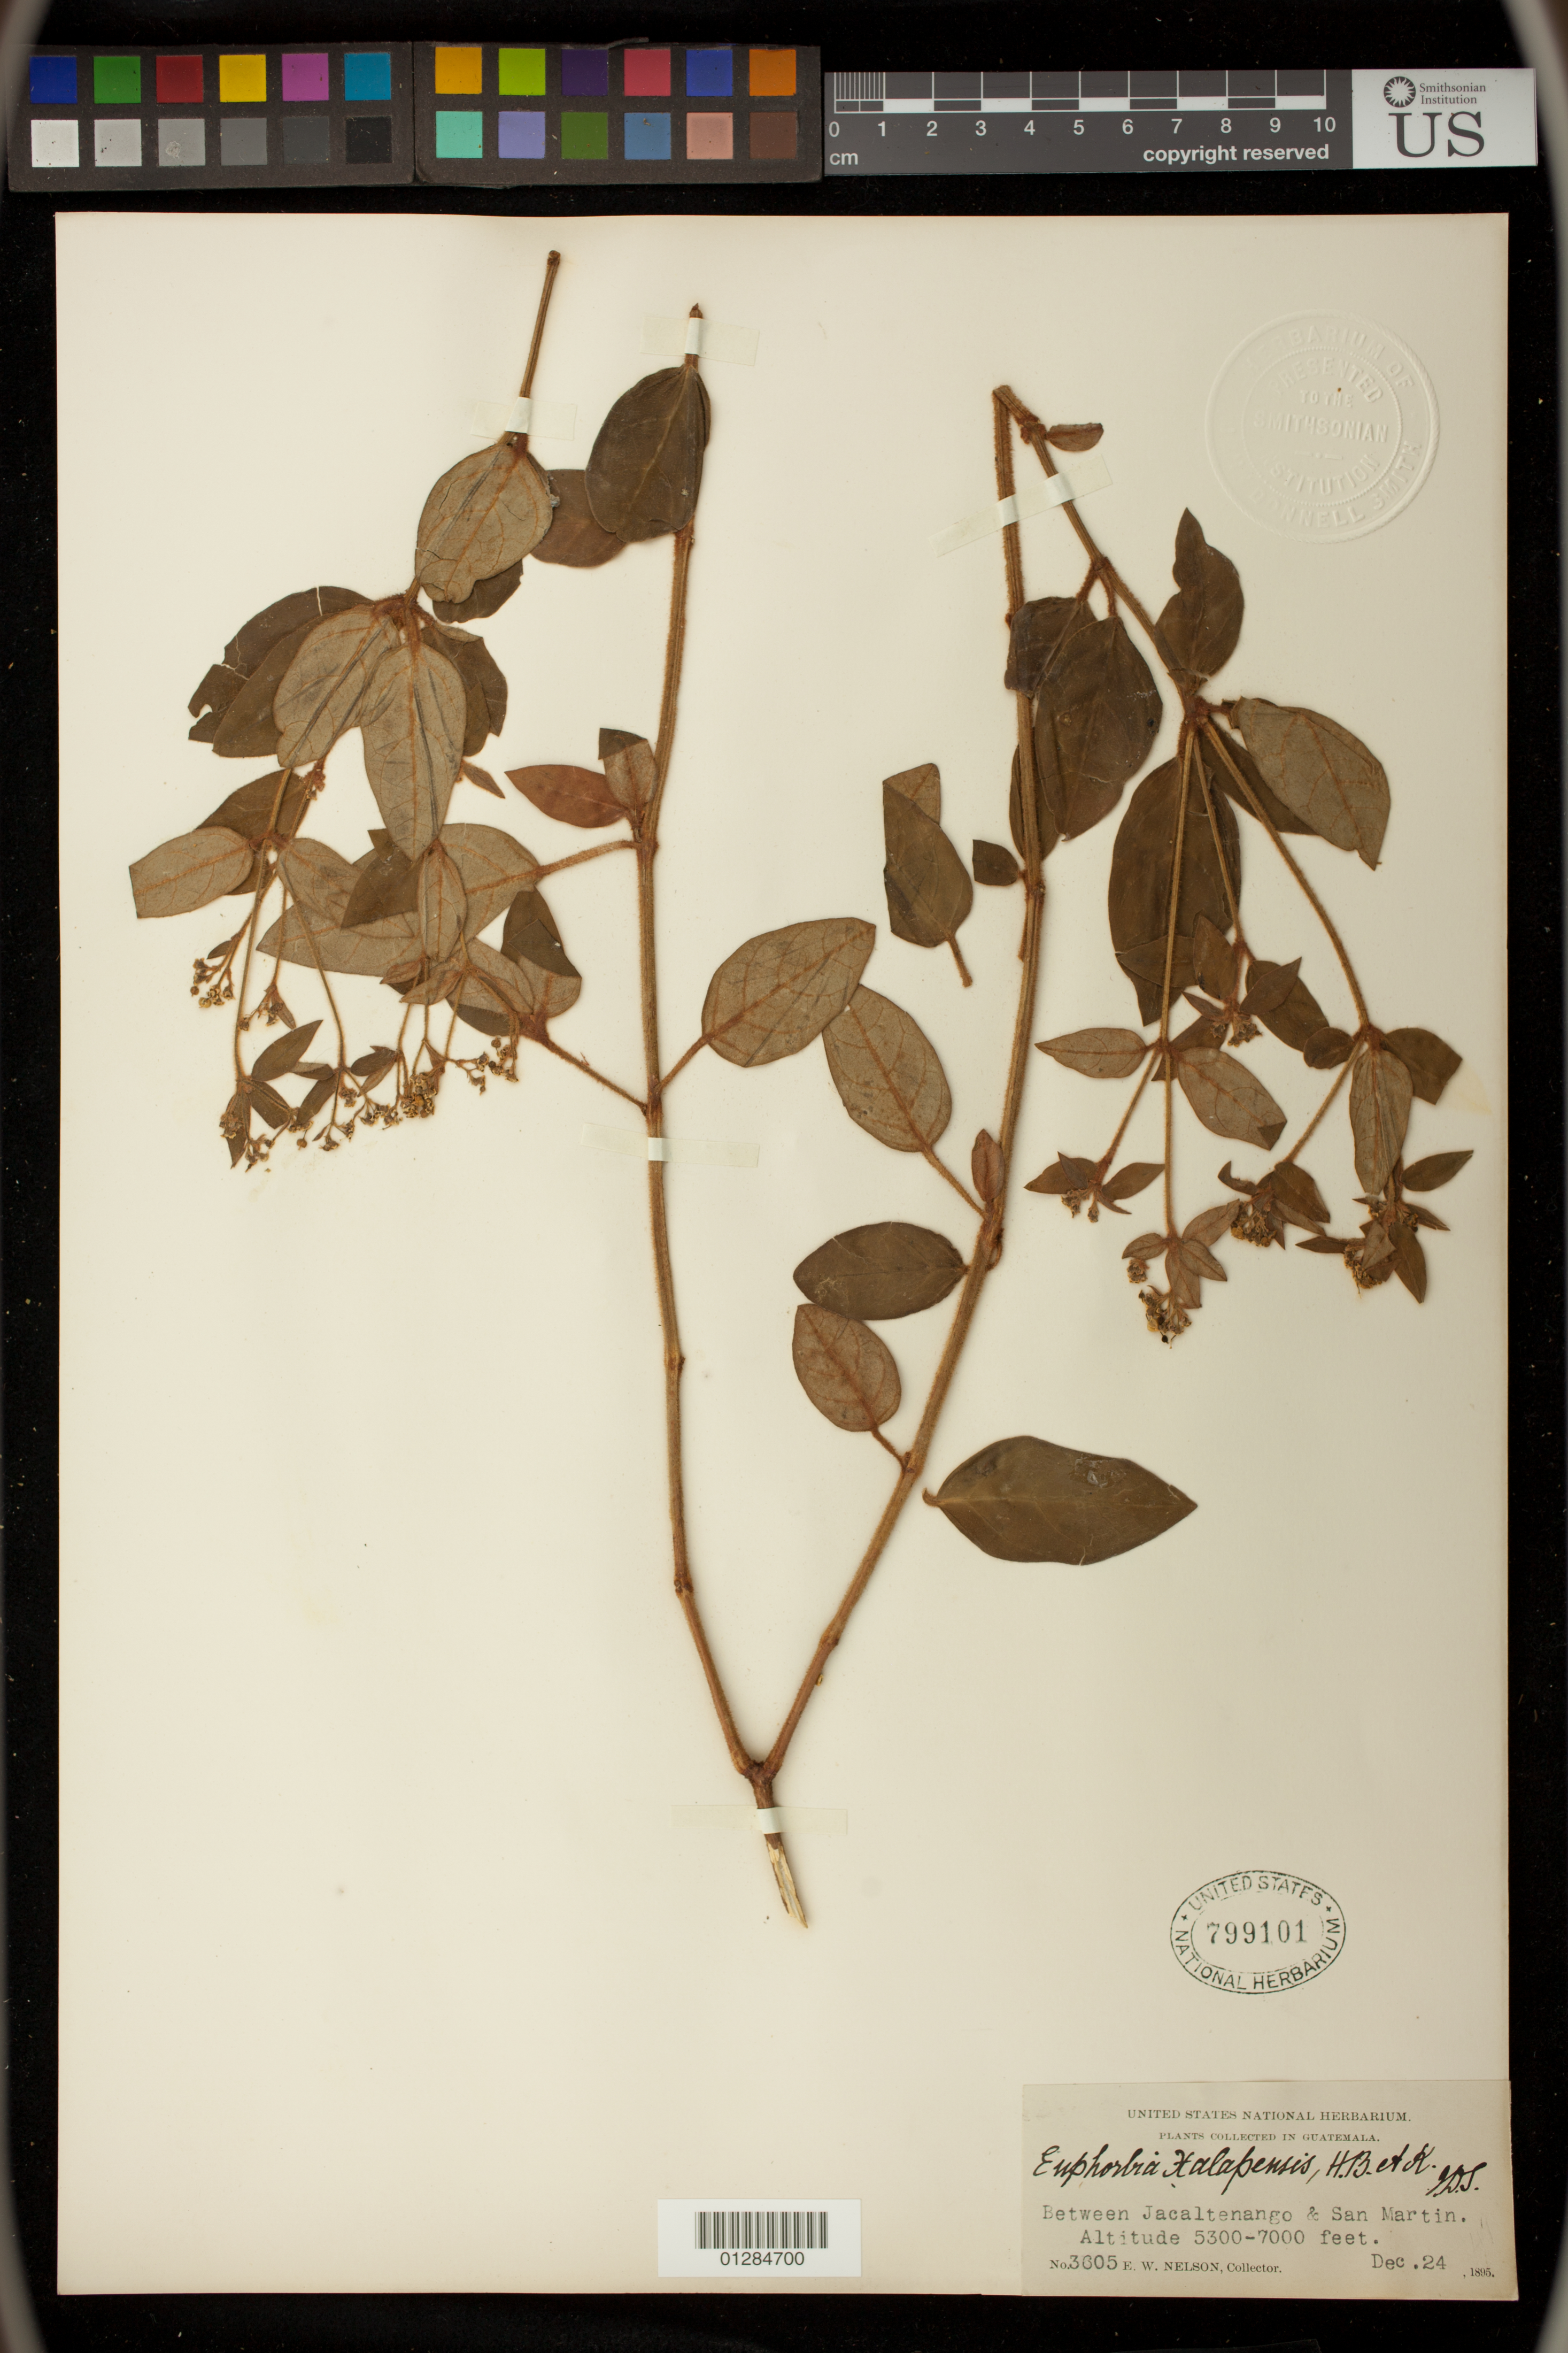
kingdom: Plantae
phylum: Tracheophyta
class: Magnoliopsida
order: Malpighiales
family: Euphorbiaceae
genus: Euphorbia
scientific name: Euphorbia xalapensis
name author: Kunth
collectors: E. W. Nelson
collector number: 3605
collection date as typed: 24 Dec 1895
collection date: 1895-12-24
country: Guatemala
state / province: Huehuetenango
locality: Between Jacaltenango & San Martin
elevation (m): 1615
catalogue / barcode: US 799101